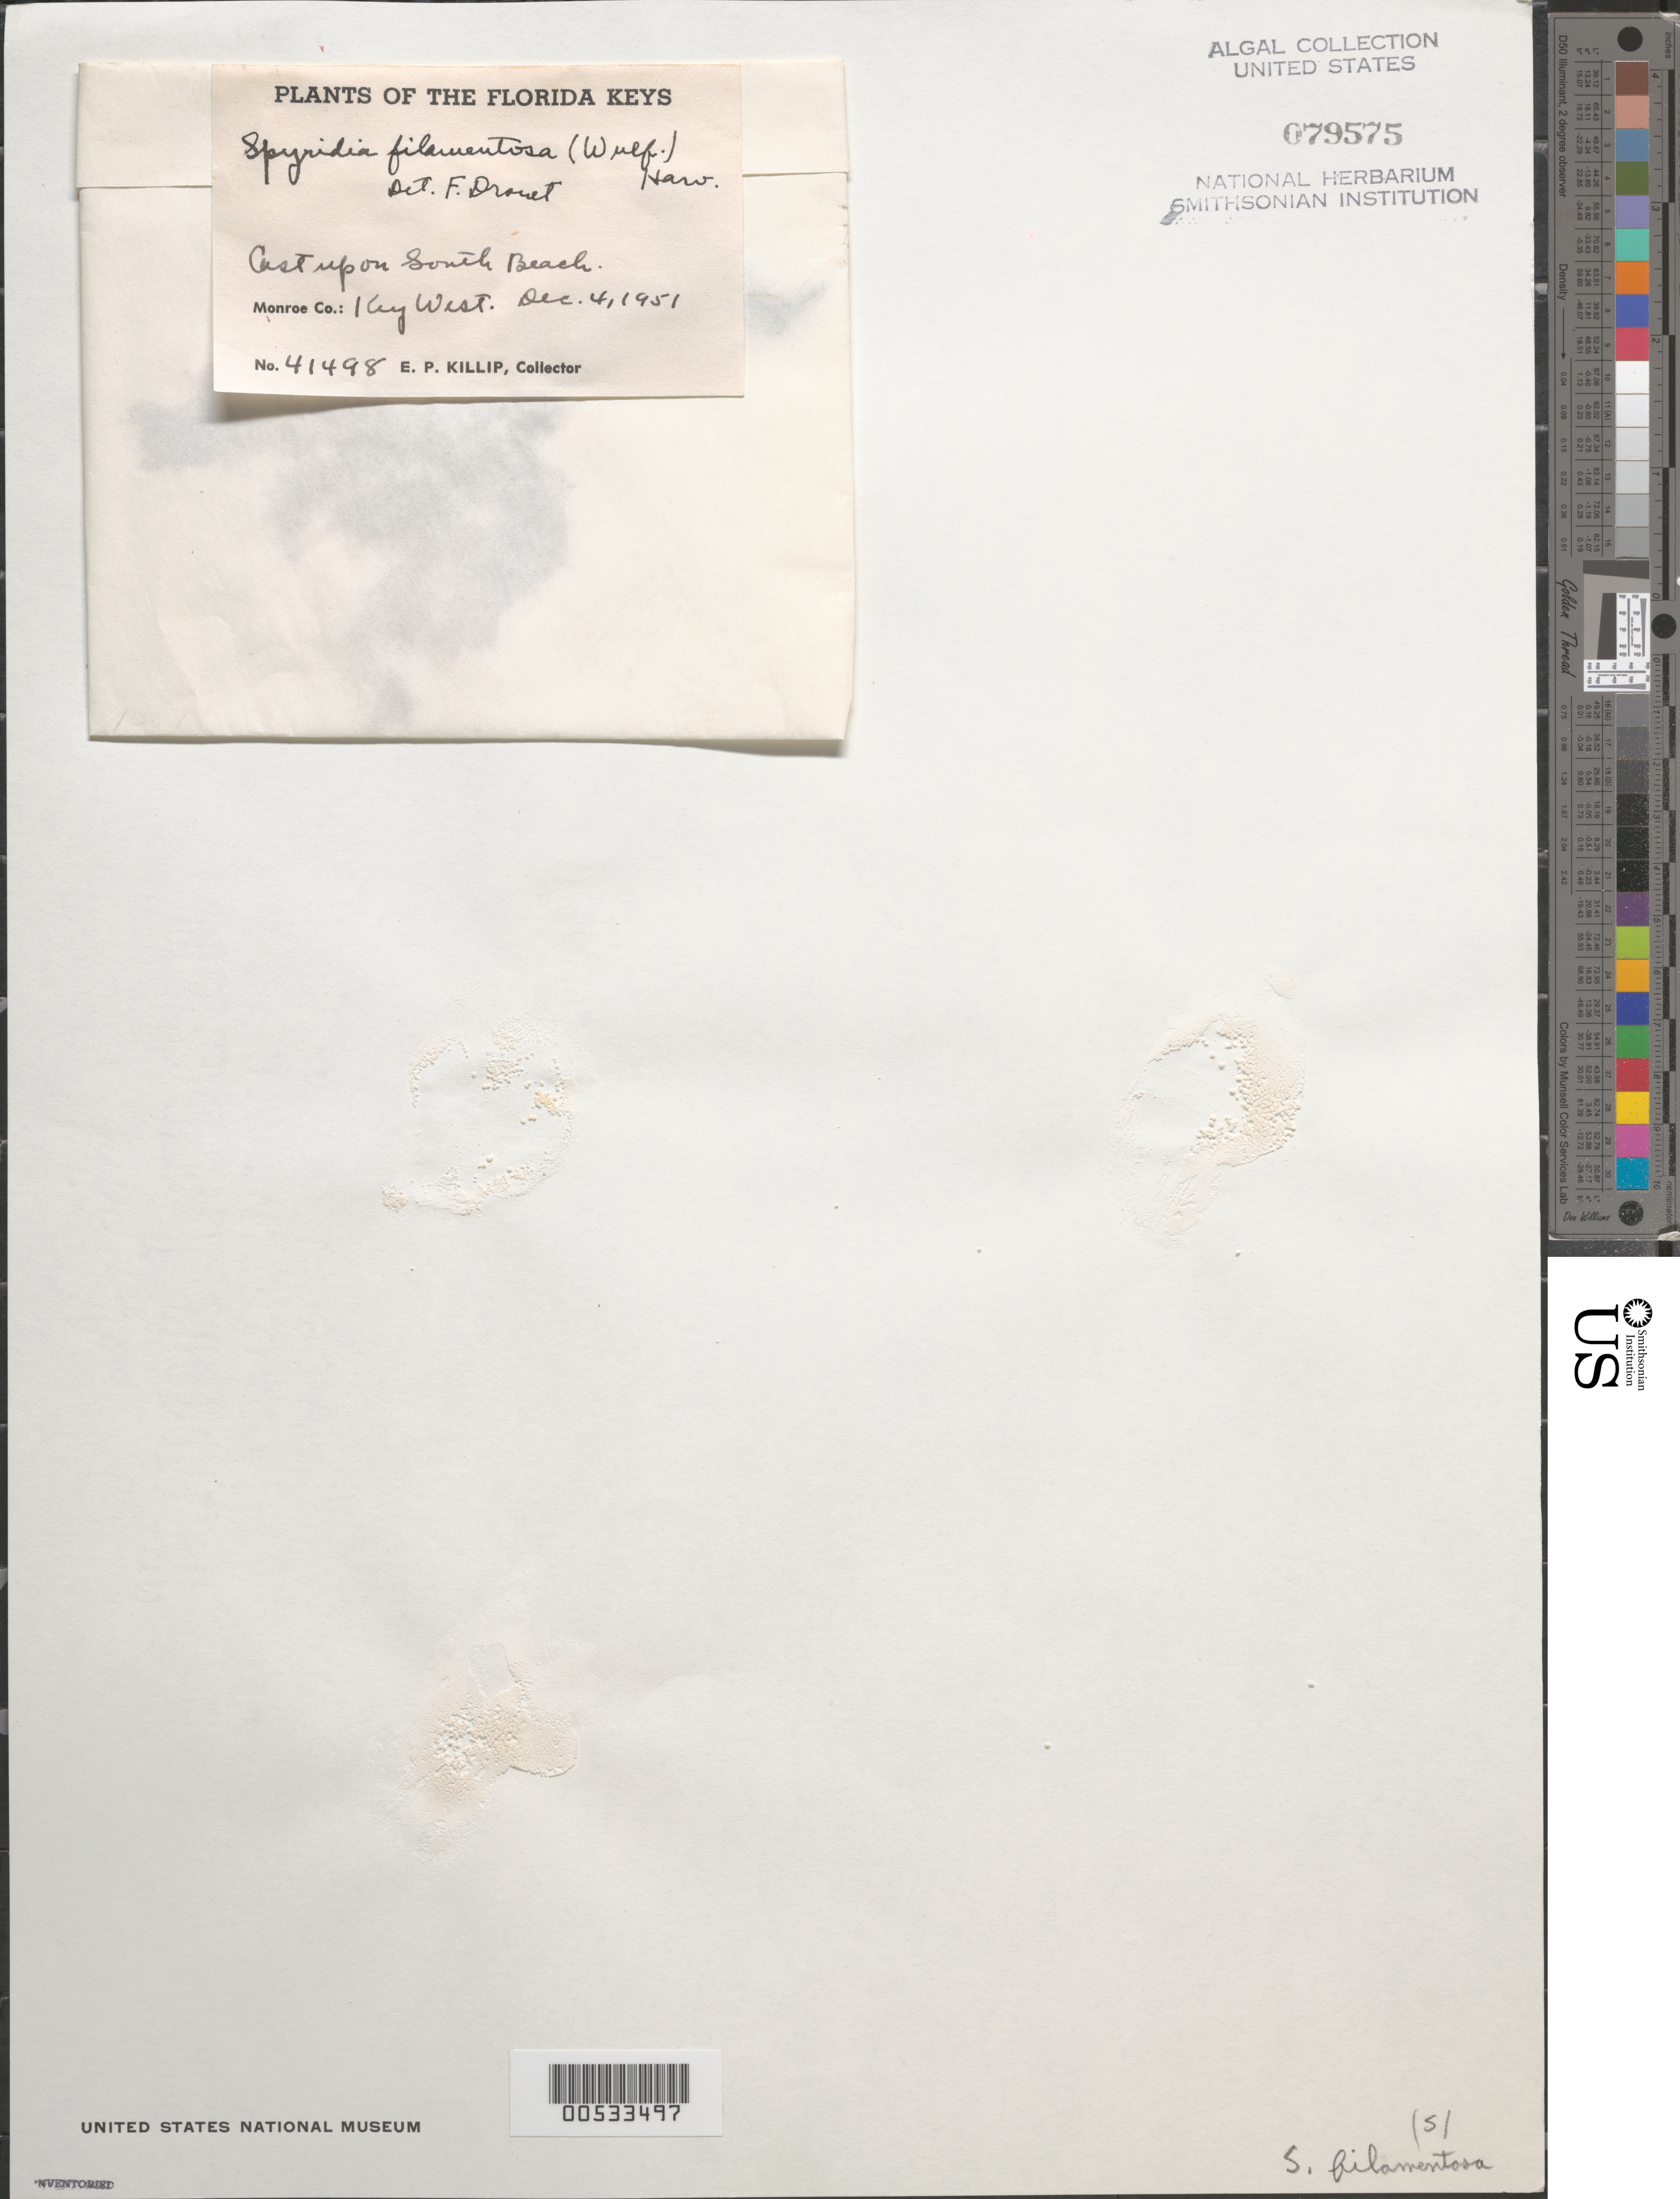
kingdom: Plantae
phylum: Rhodophyta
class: Florideophyceae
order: Ceramiales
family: Spyridiaceae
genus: Spyridia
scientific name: Spyridia filamentosa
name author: (Wulfen) Harv.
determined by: Drouet, F. E.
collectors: E. P. Killip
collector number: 41498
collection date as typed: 04 Dec 1951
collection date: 1951-12-04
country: United States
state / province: Florida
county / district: Monroe County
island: Key West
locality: South Beach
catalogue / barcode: US 79575